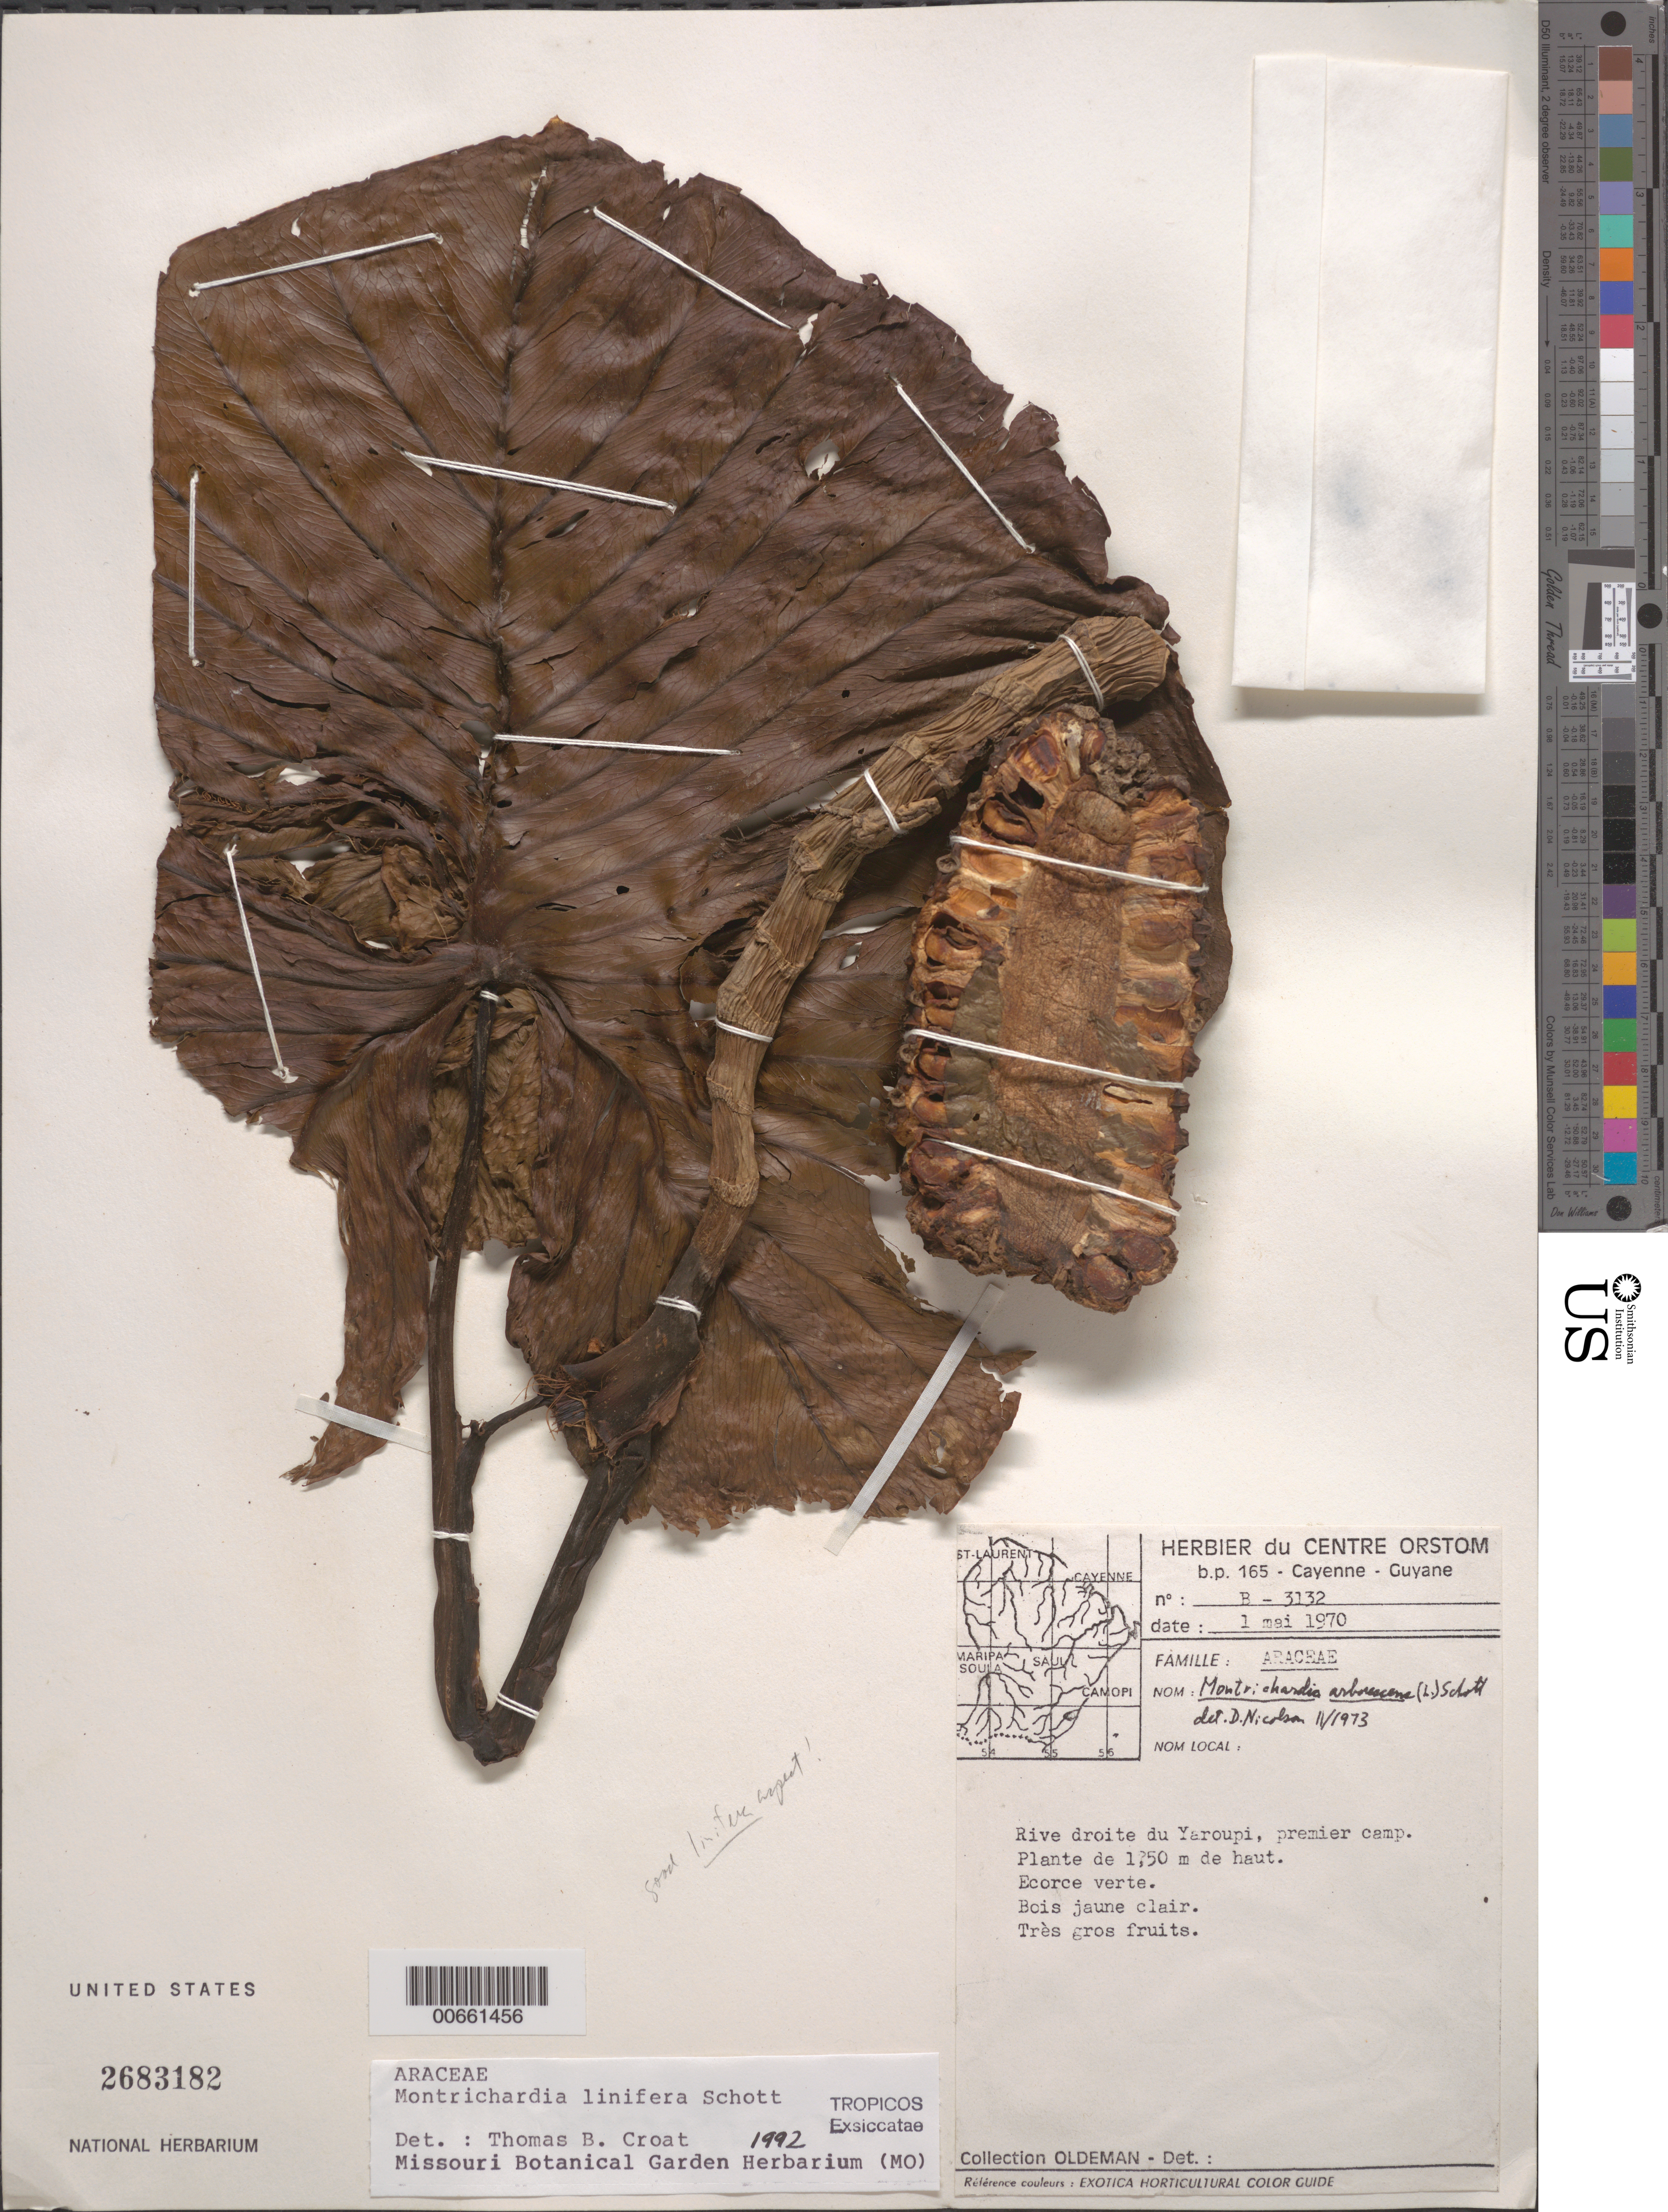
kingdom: Plantae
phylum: Tracheophyta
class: Liliopsida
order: Alismatales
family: Araceae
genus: Montrichardia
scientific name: Montrichardia linifera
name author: (Arruda) Schott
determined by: Croat, Thomas B., Missouri Botanical Garden (MO)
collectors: R. Oldeman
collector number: B 3132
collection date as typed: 1-May-70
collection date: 1970-05-01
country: French Guiana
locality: Rivière Yaroupi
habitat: Rive gauche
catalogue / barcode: US 2683182